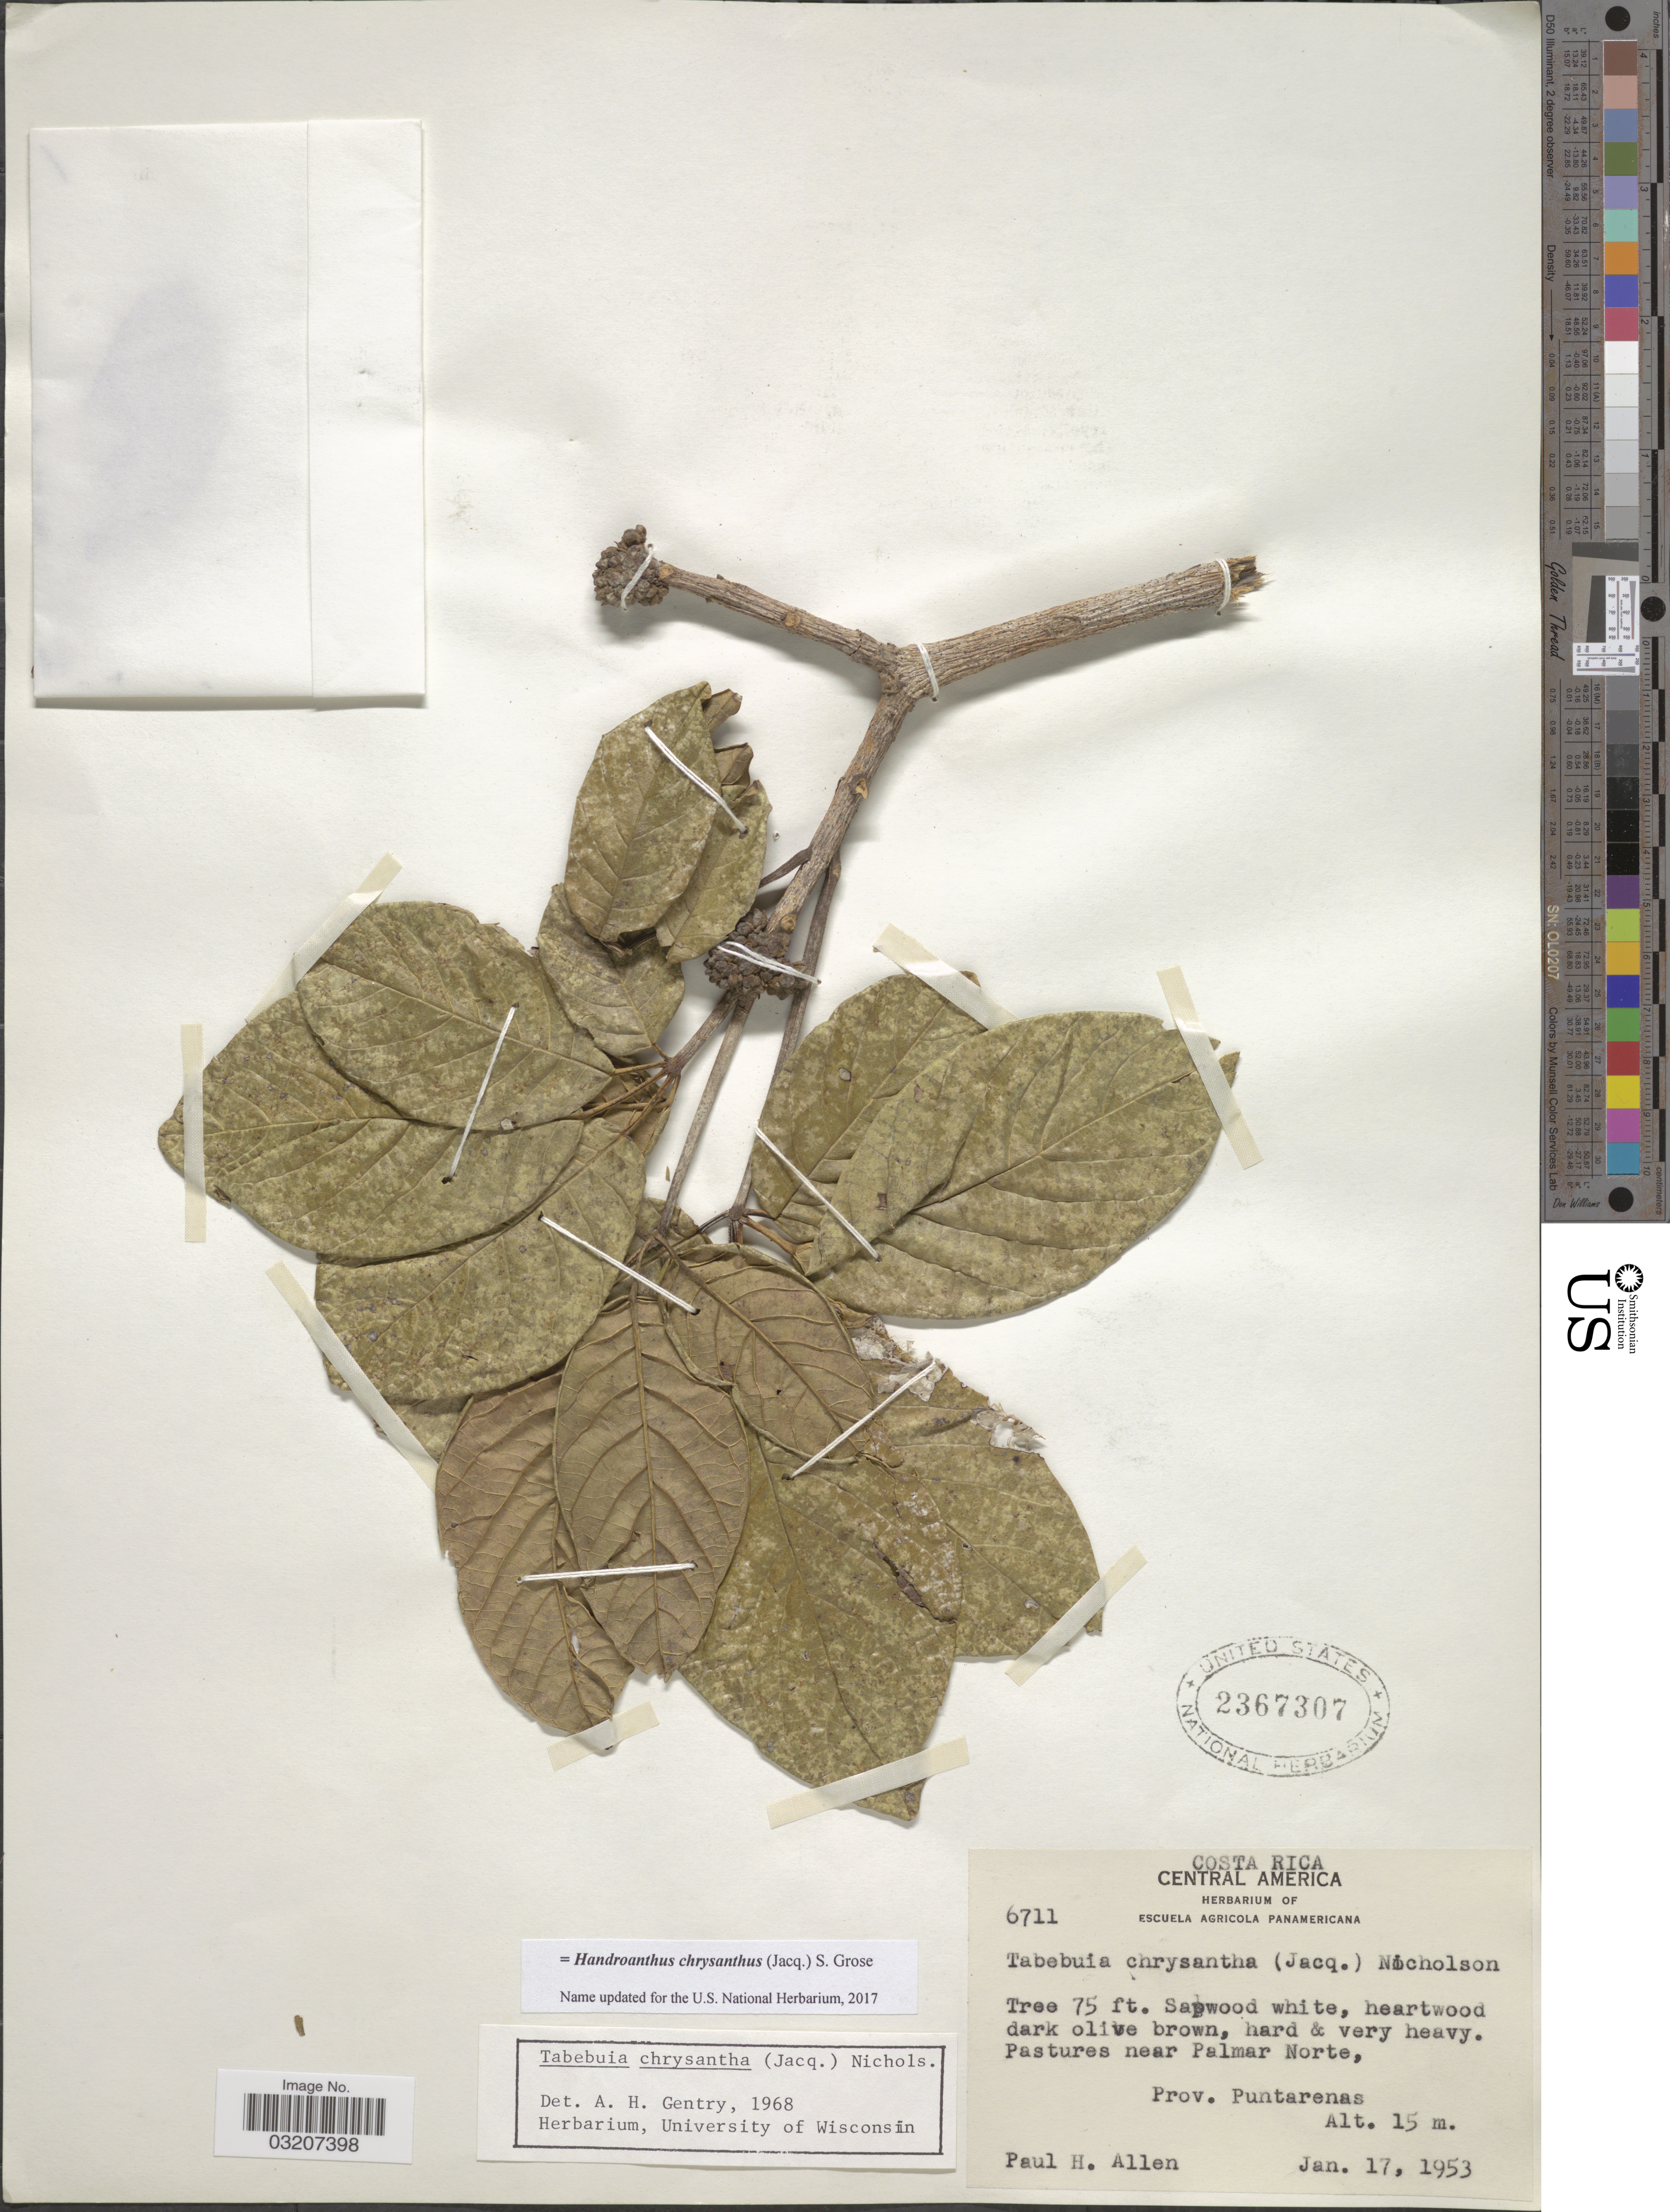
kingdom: Plantae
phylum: Tracheophyta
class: Magnoliopsida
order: Lamiales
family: Bignoniaceae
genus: Handroanthus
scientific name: Handroanthus chrysanthus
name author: (Jacq.) S.O. Grose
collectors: P. H. Allen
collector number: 6711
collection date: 1953-01-17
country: Costa Rica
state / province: Puntarenas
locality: Pastures near Palmar Norte.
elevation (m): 15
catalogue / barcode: US 2367307